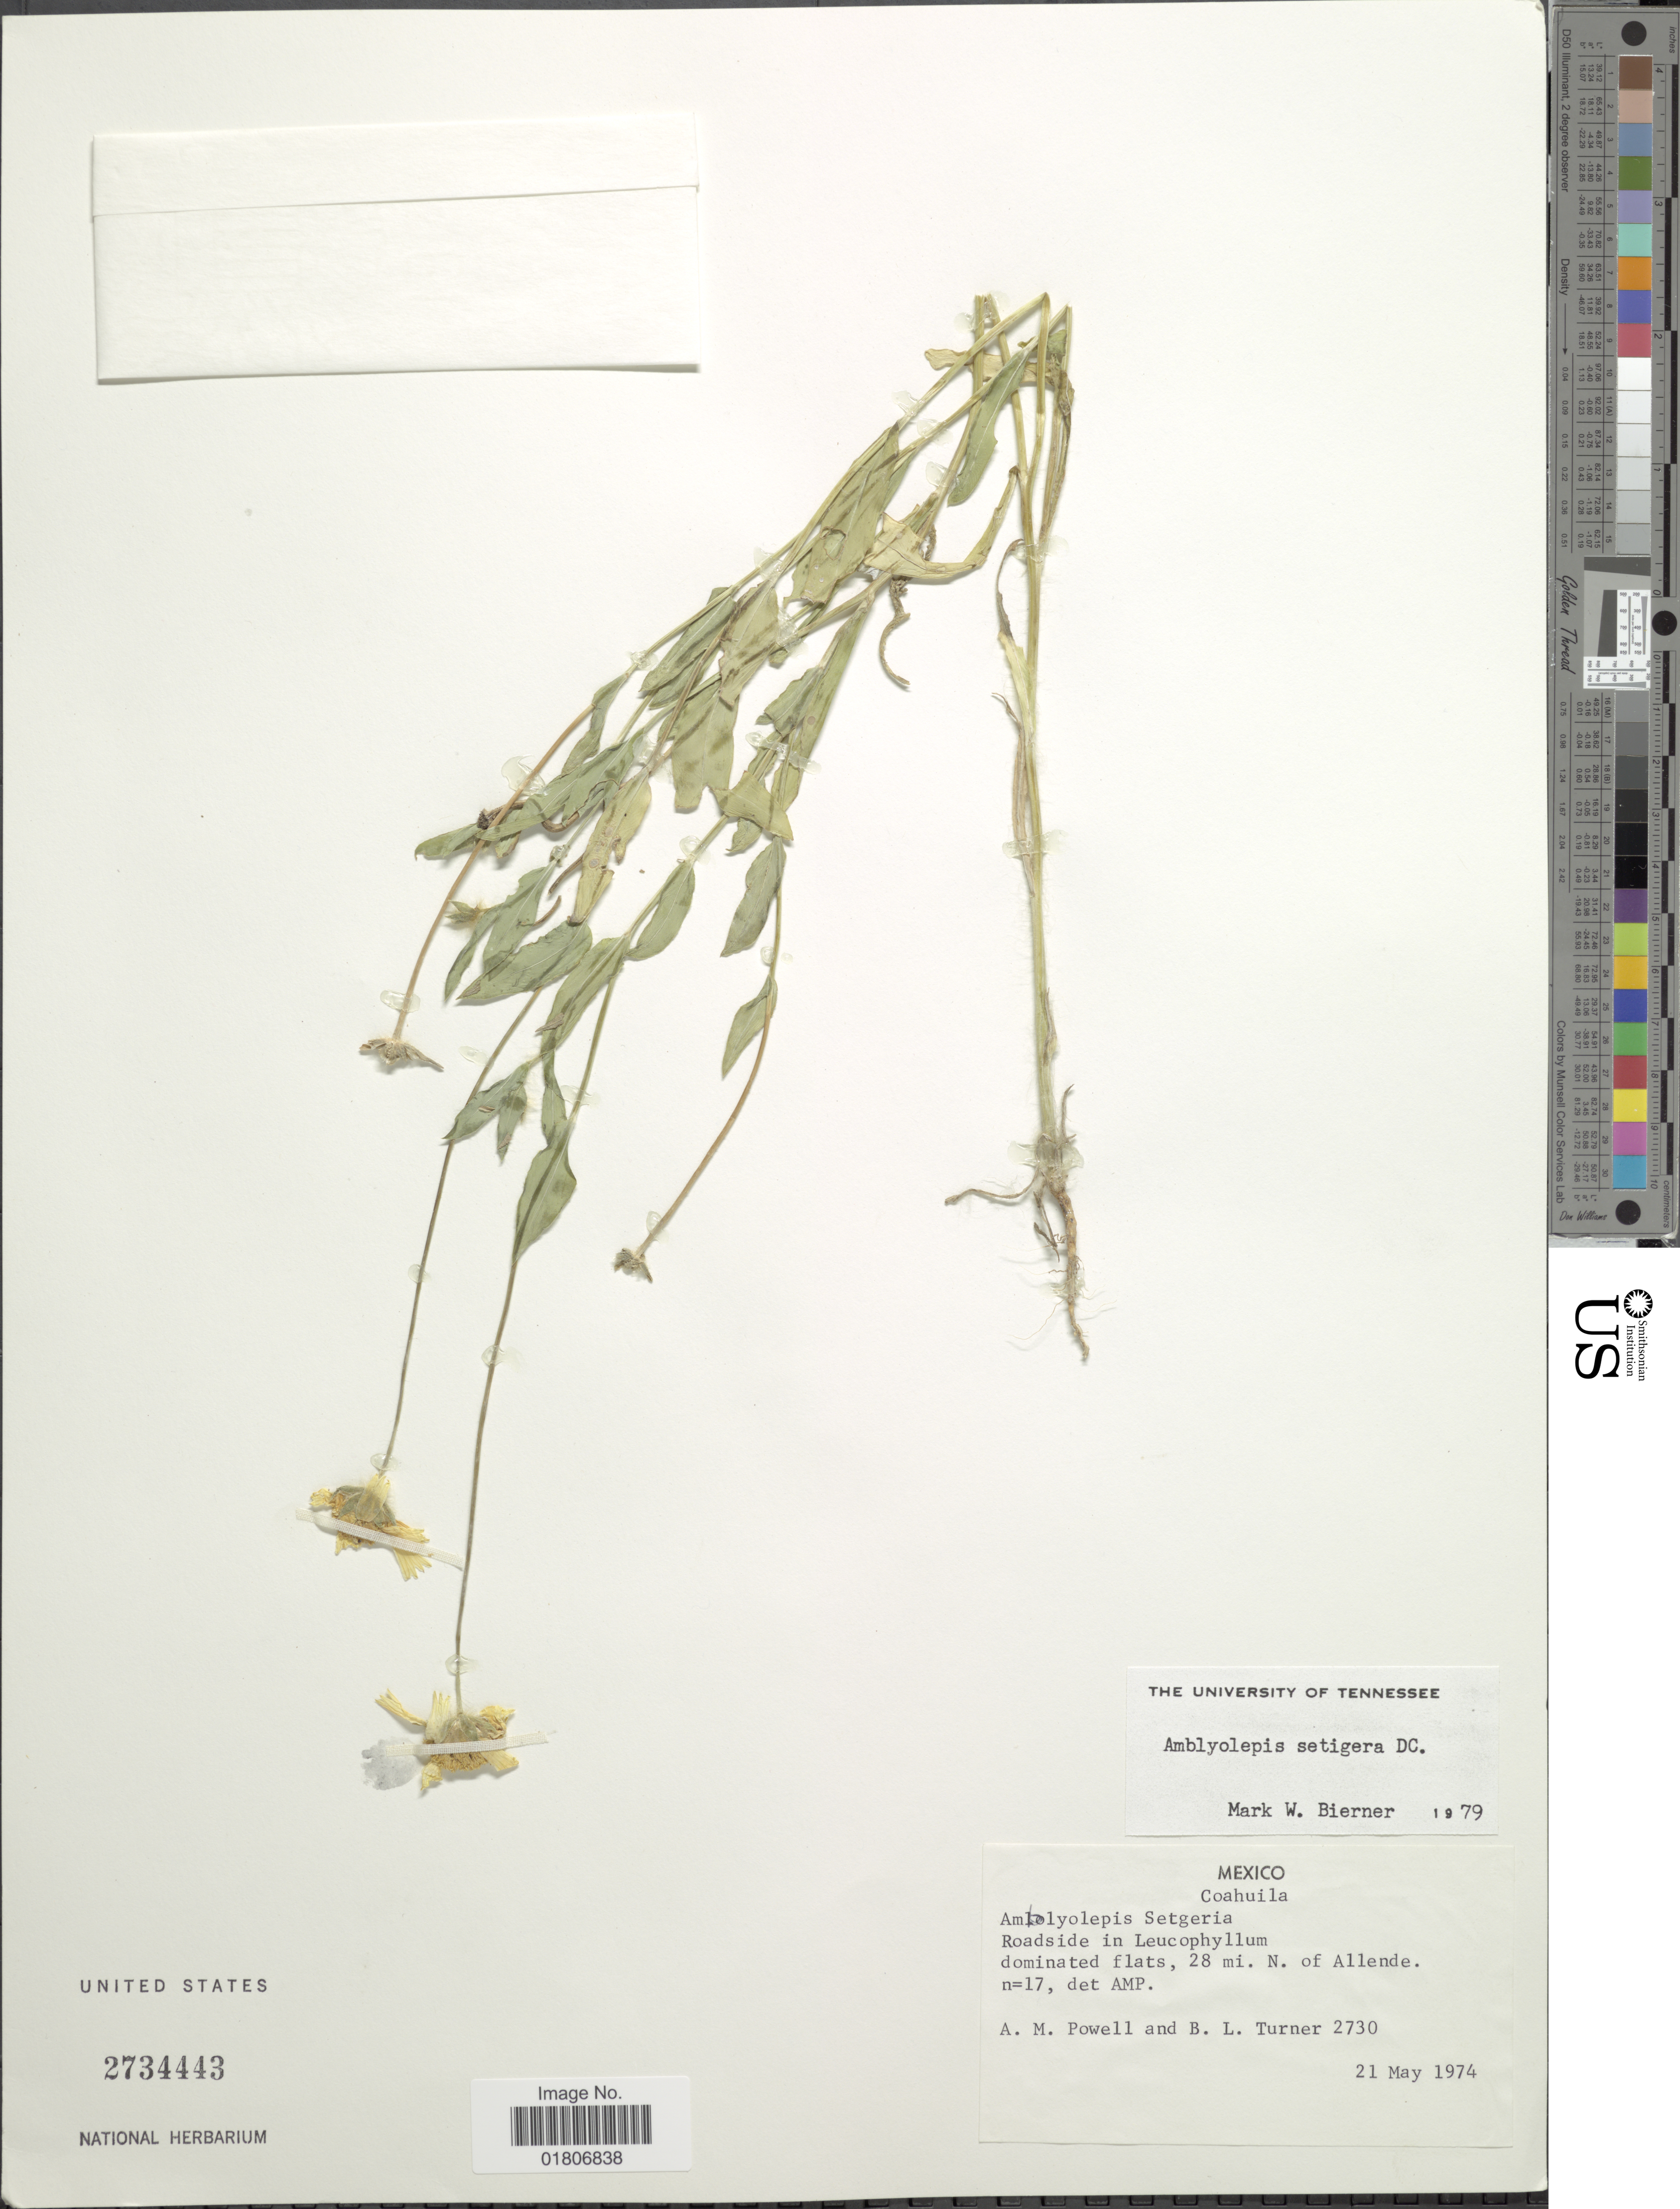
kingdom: Plantae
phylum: Tracheophyta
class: Magnoliopsida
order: Asterales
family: Asteraceae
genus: Amblyolepis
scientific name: Amblyolepis setigera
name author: DC.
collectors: A. M. Powell & B. L. Turner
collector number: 2730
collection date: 1974-05-21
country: Mexico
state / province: Coahuila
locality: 28 mi. N. of Allende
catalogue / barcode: US 2734443